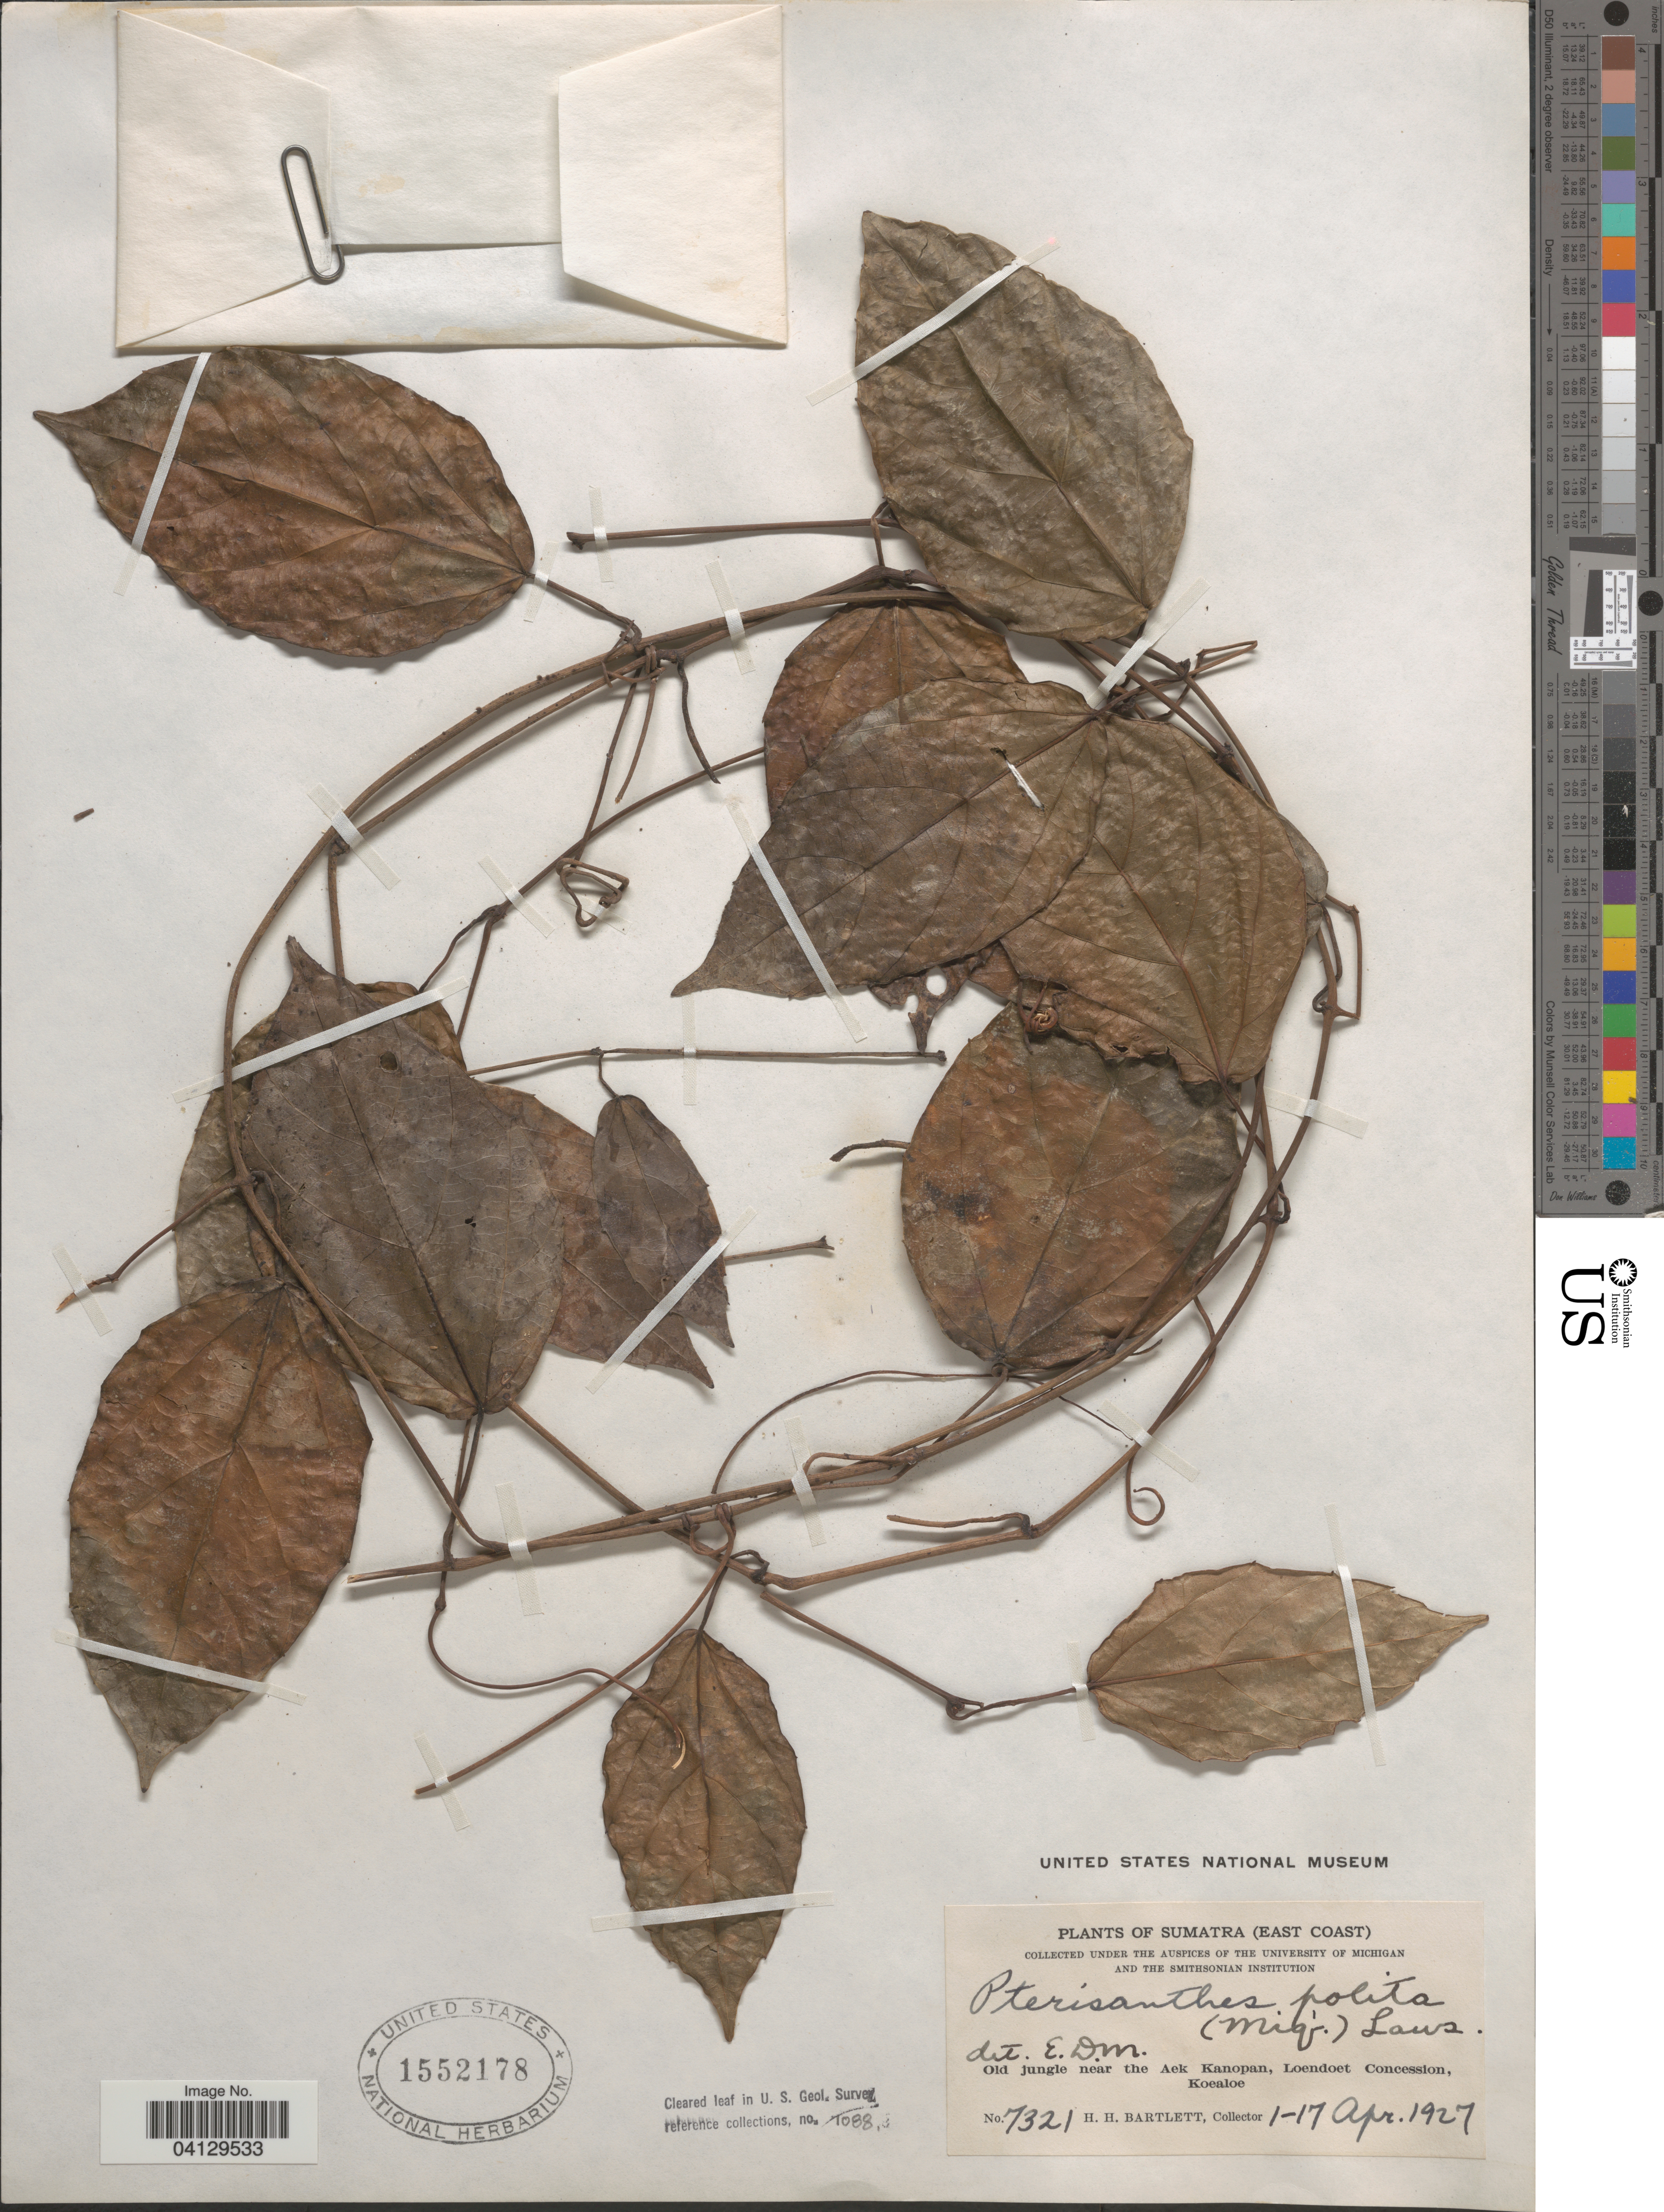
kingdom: Plantae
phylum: Tracheophyta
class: Magnoliopsida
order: Vitales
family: Vitaceae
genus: Pterisanthes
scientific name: Pterisanthes polita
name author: M.A. Lawson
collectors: H. H. Bartlett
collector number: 7321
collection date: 1927-04-01/1927-04-17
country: Indonesia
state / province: Sumatra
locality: Sumatra (East Coast). Old jungle near the Aek Kanopan, Loendoet Concession, Koealoe.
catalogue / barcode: US 1552178